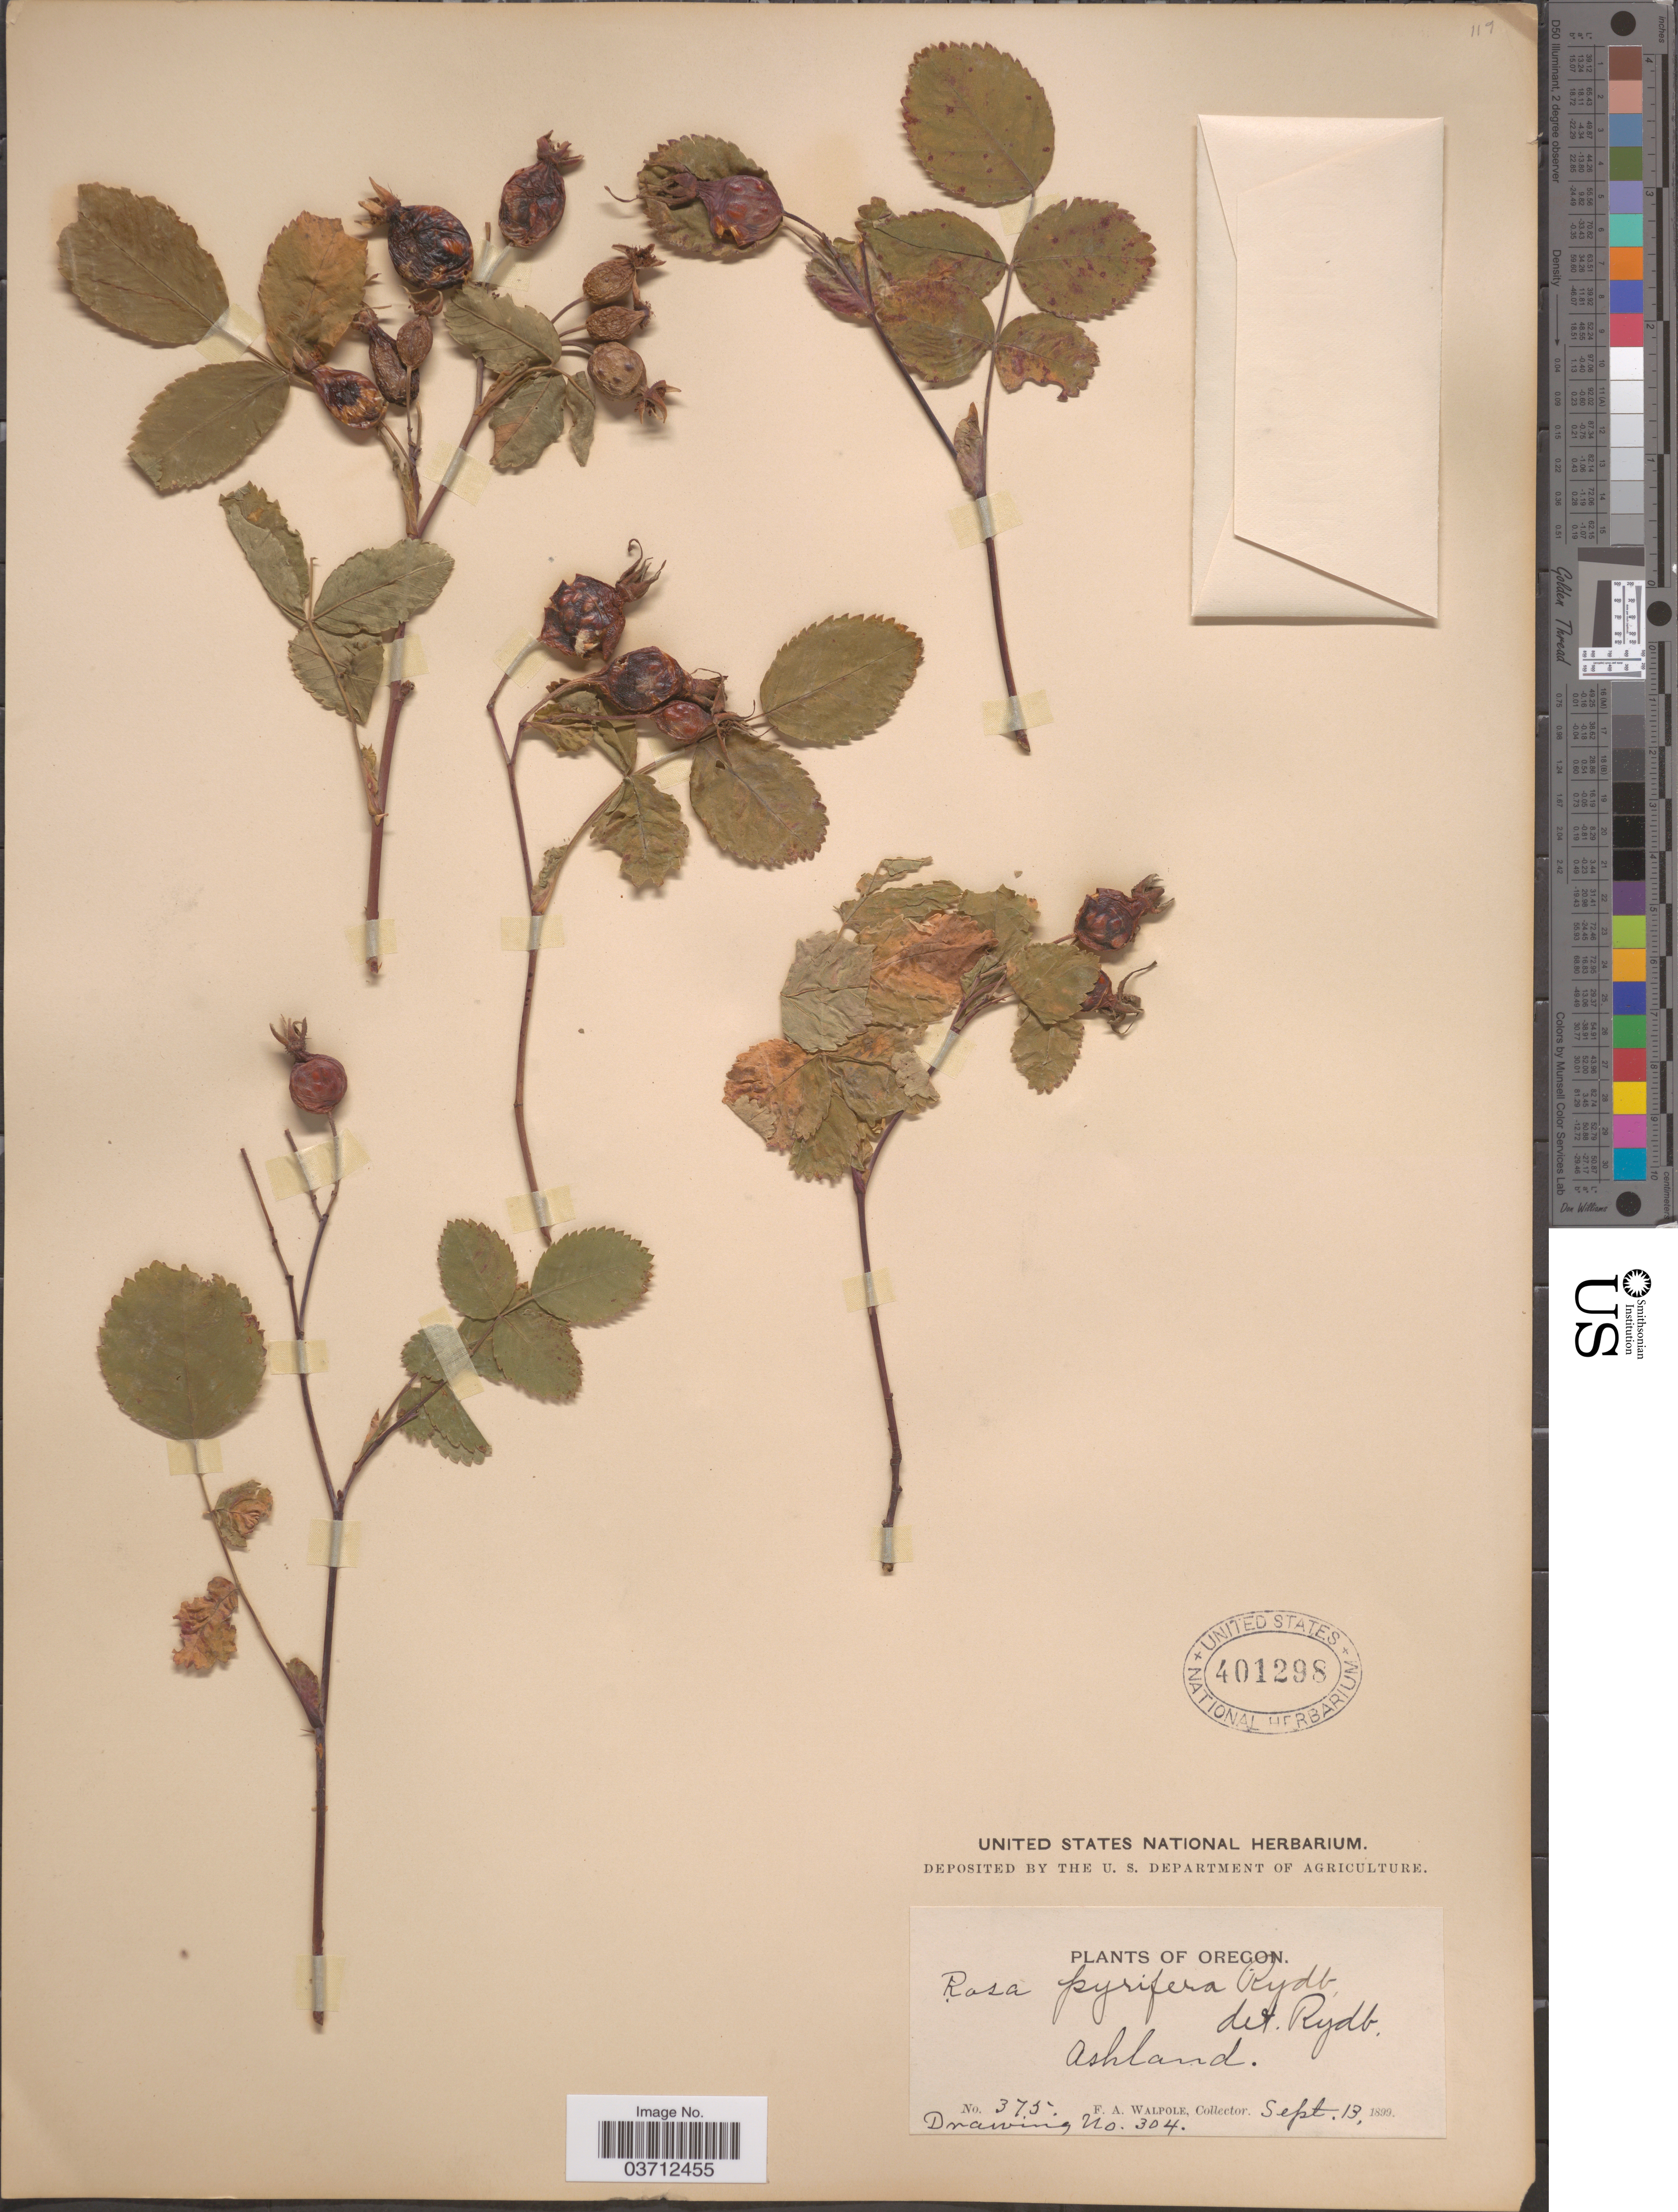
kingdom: Plantae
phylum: Tracheophyta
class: Magnoliopsida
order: Rosales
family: Rosaceae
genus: Rosa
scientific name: Rosa woodsii var. ultramontana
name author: Lindl.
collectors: F. Walpole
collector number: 375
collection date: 1899-09-13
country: United States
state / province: Oregon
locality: Ashland.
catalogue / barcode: US 401298